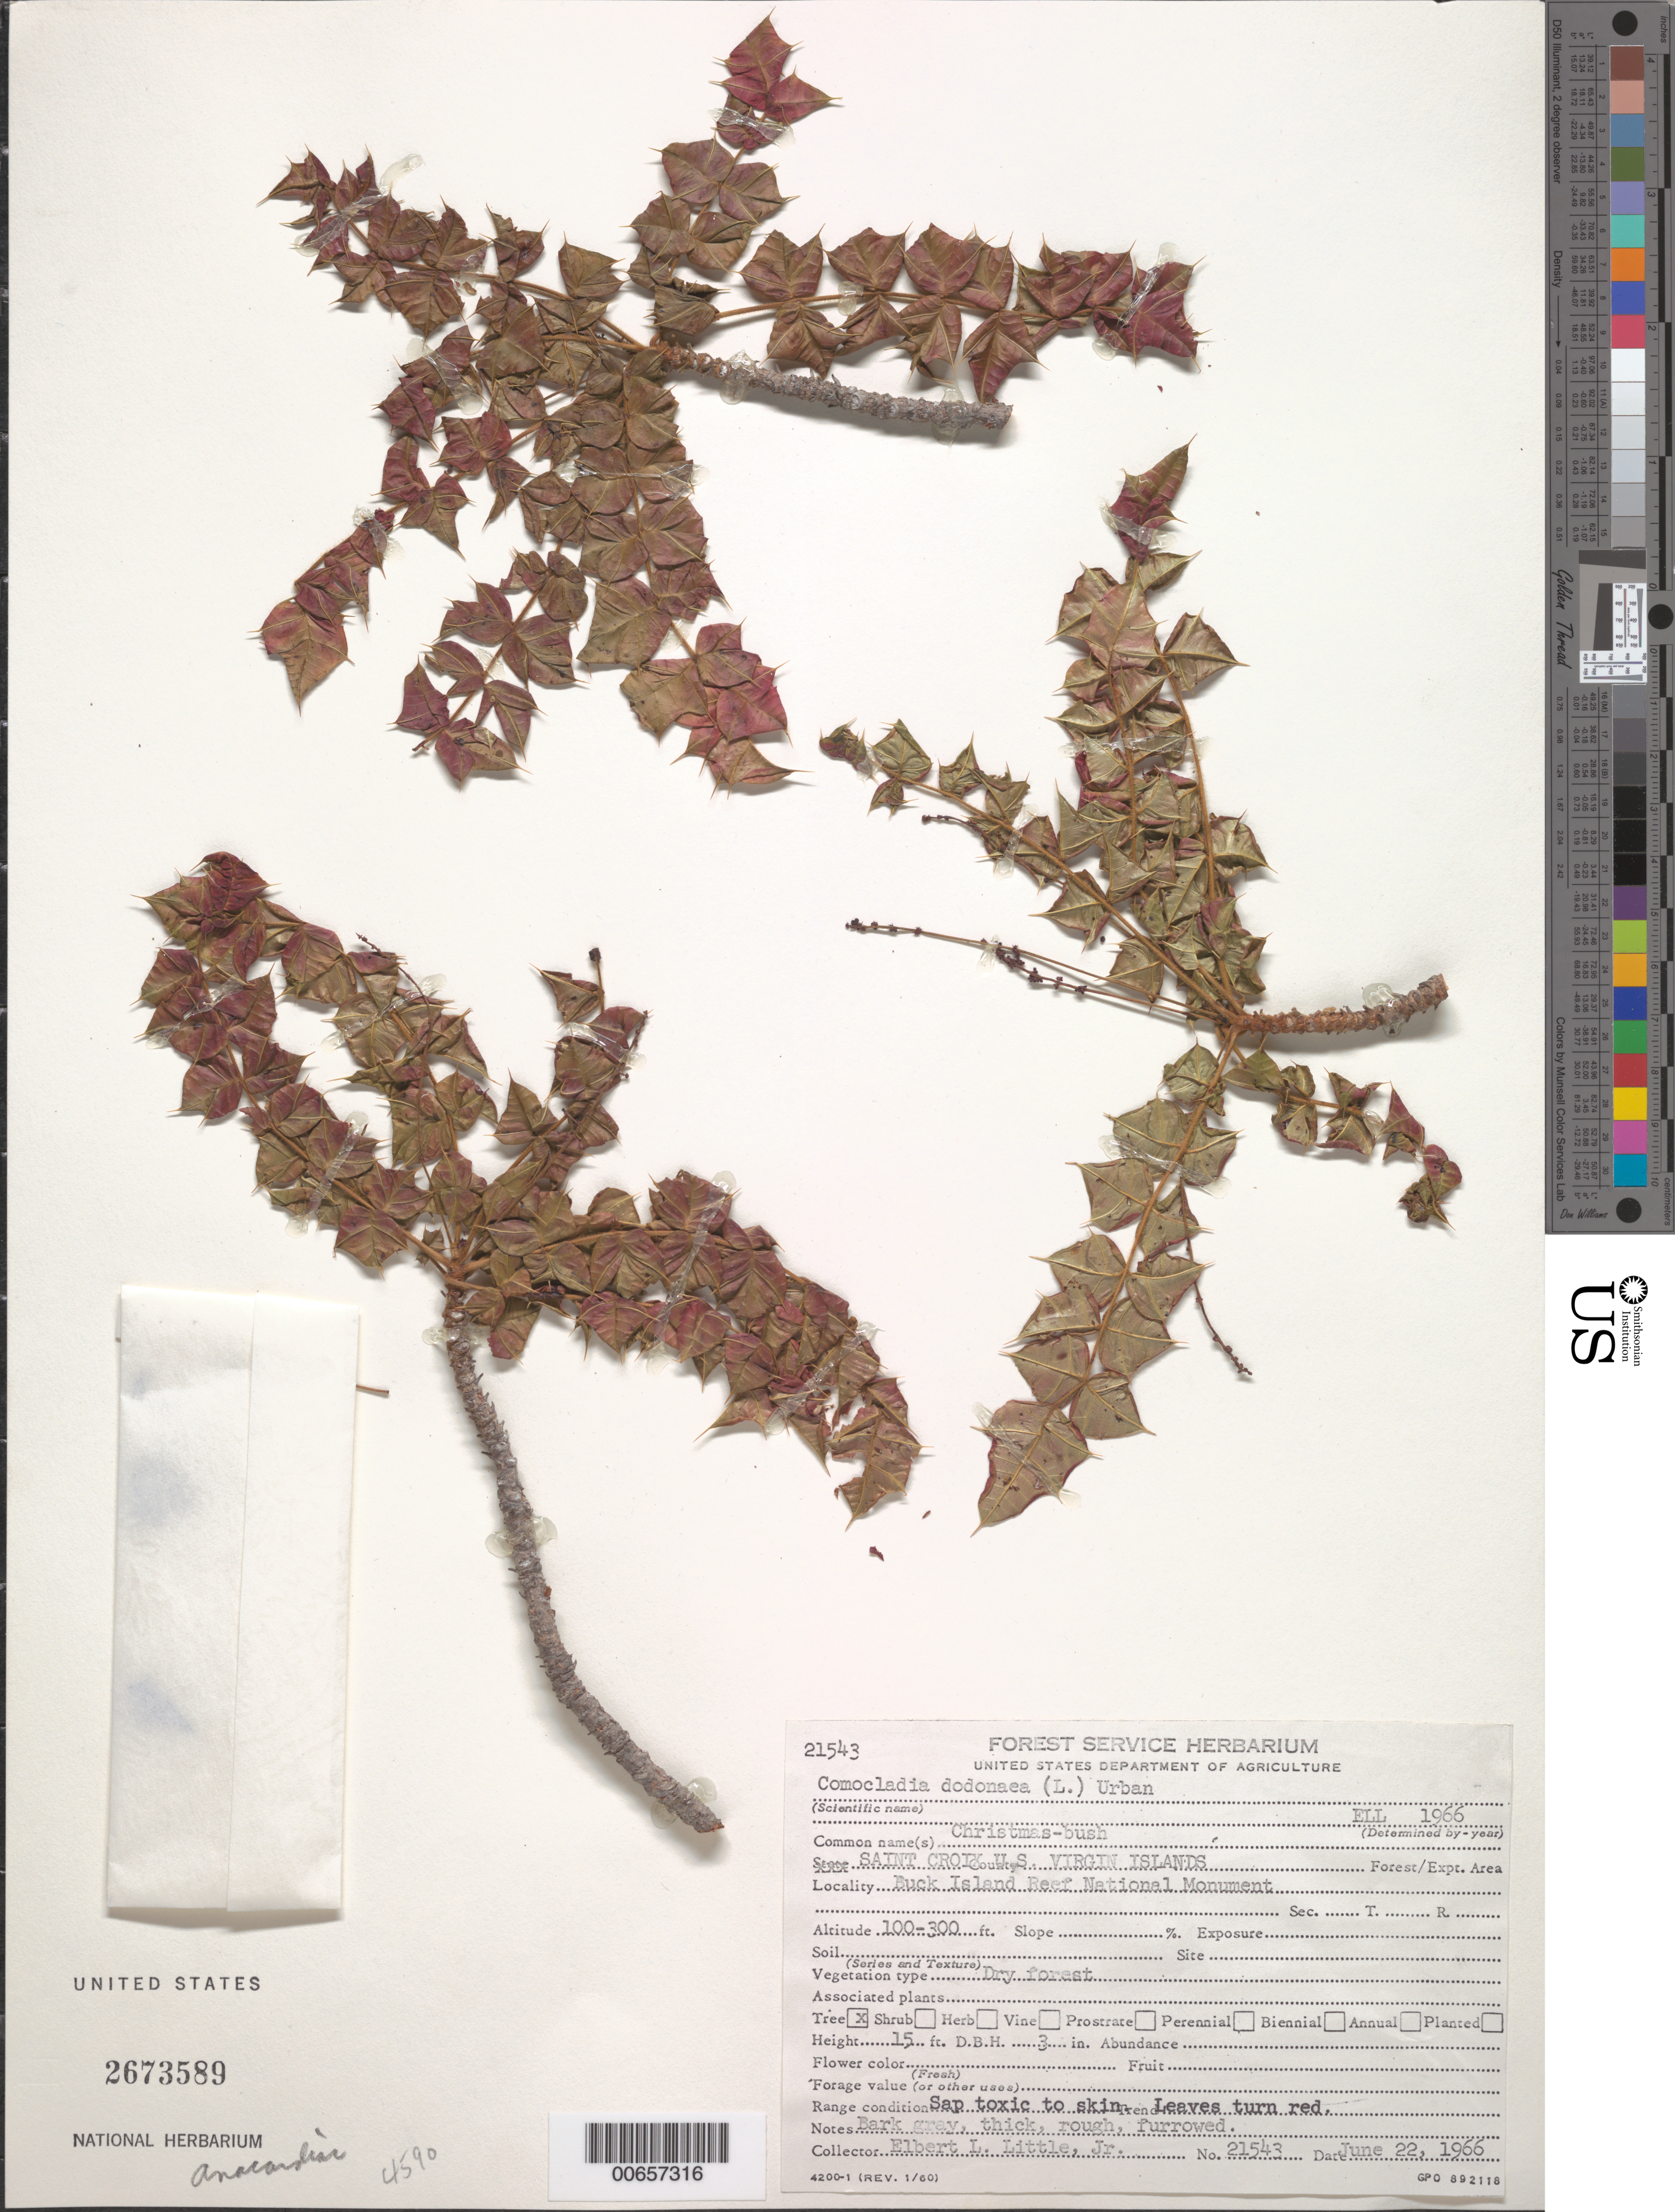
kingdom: Plantae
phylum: Tracheophyta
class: Magnoliopsida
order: Sapindales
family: Anacardiaceae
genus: Comocladia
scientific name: Comocladia dodonaea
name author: (L.) Urb.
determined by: Little, Elbert L., Jr., (FSSR), United States Department of Agriculture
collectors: E. L. Little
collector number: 21543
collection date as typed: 22 Jun 1966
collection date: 1966-06-22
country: U.S. Virgin Islands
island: St. Croix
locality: Buck I. Reef Natl. Monument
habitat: Dry forest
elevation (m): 30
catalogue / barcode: US 2673589